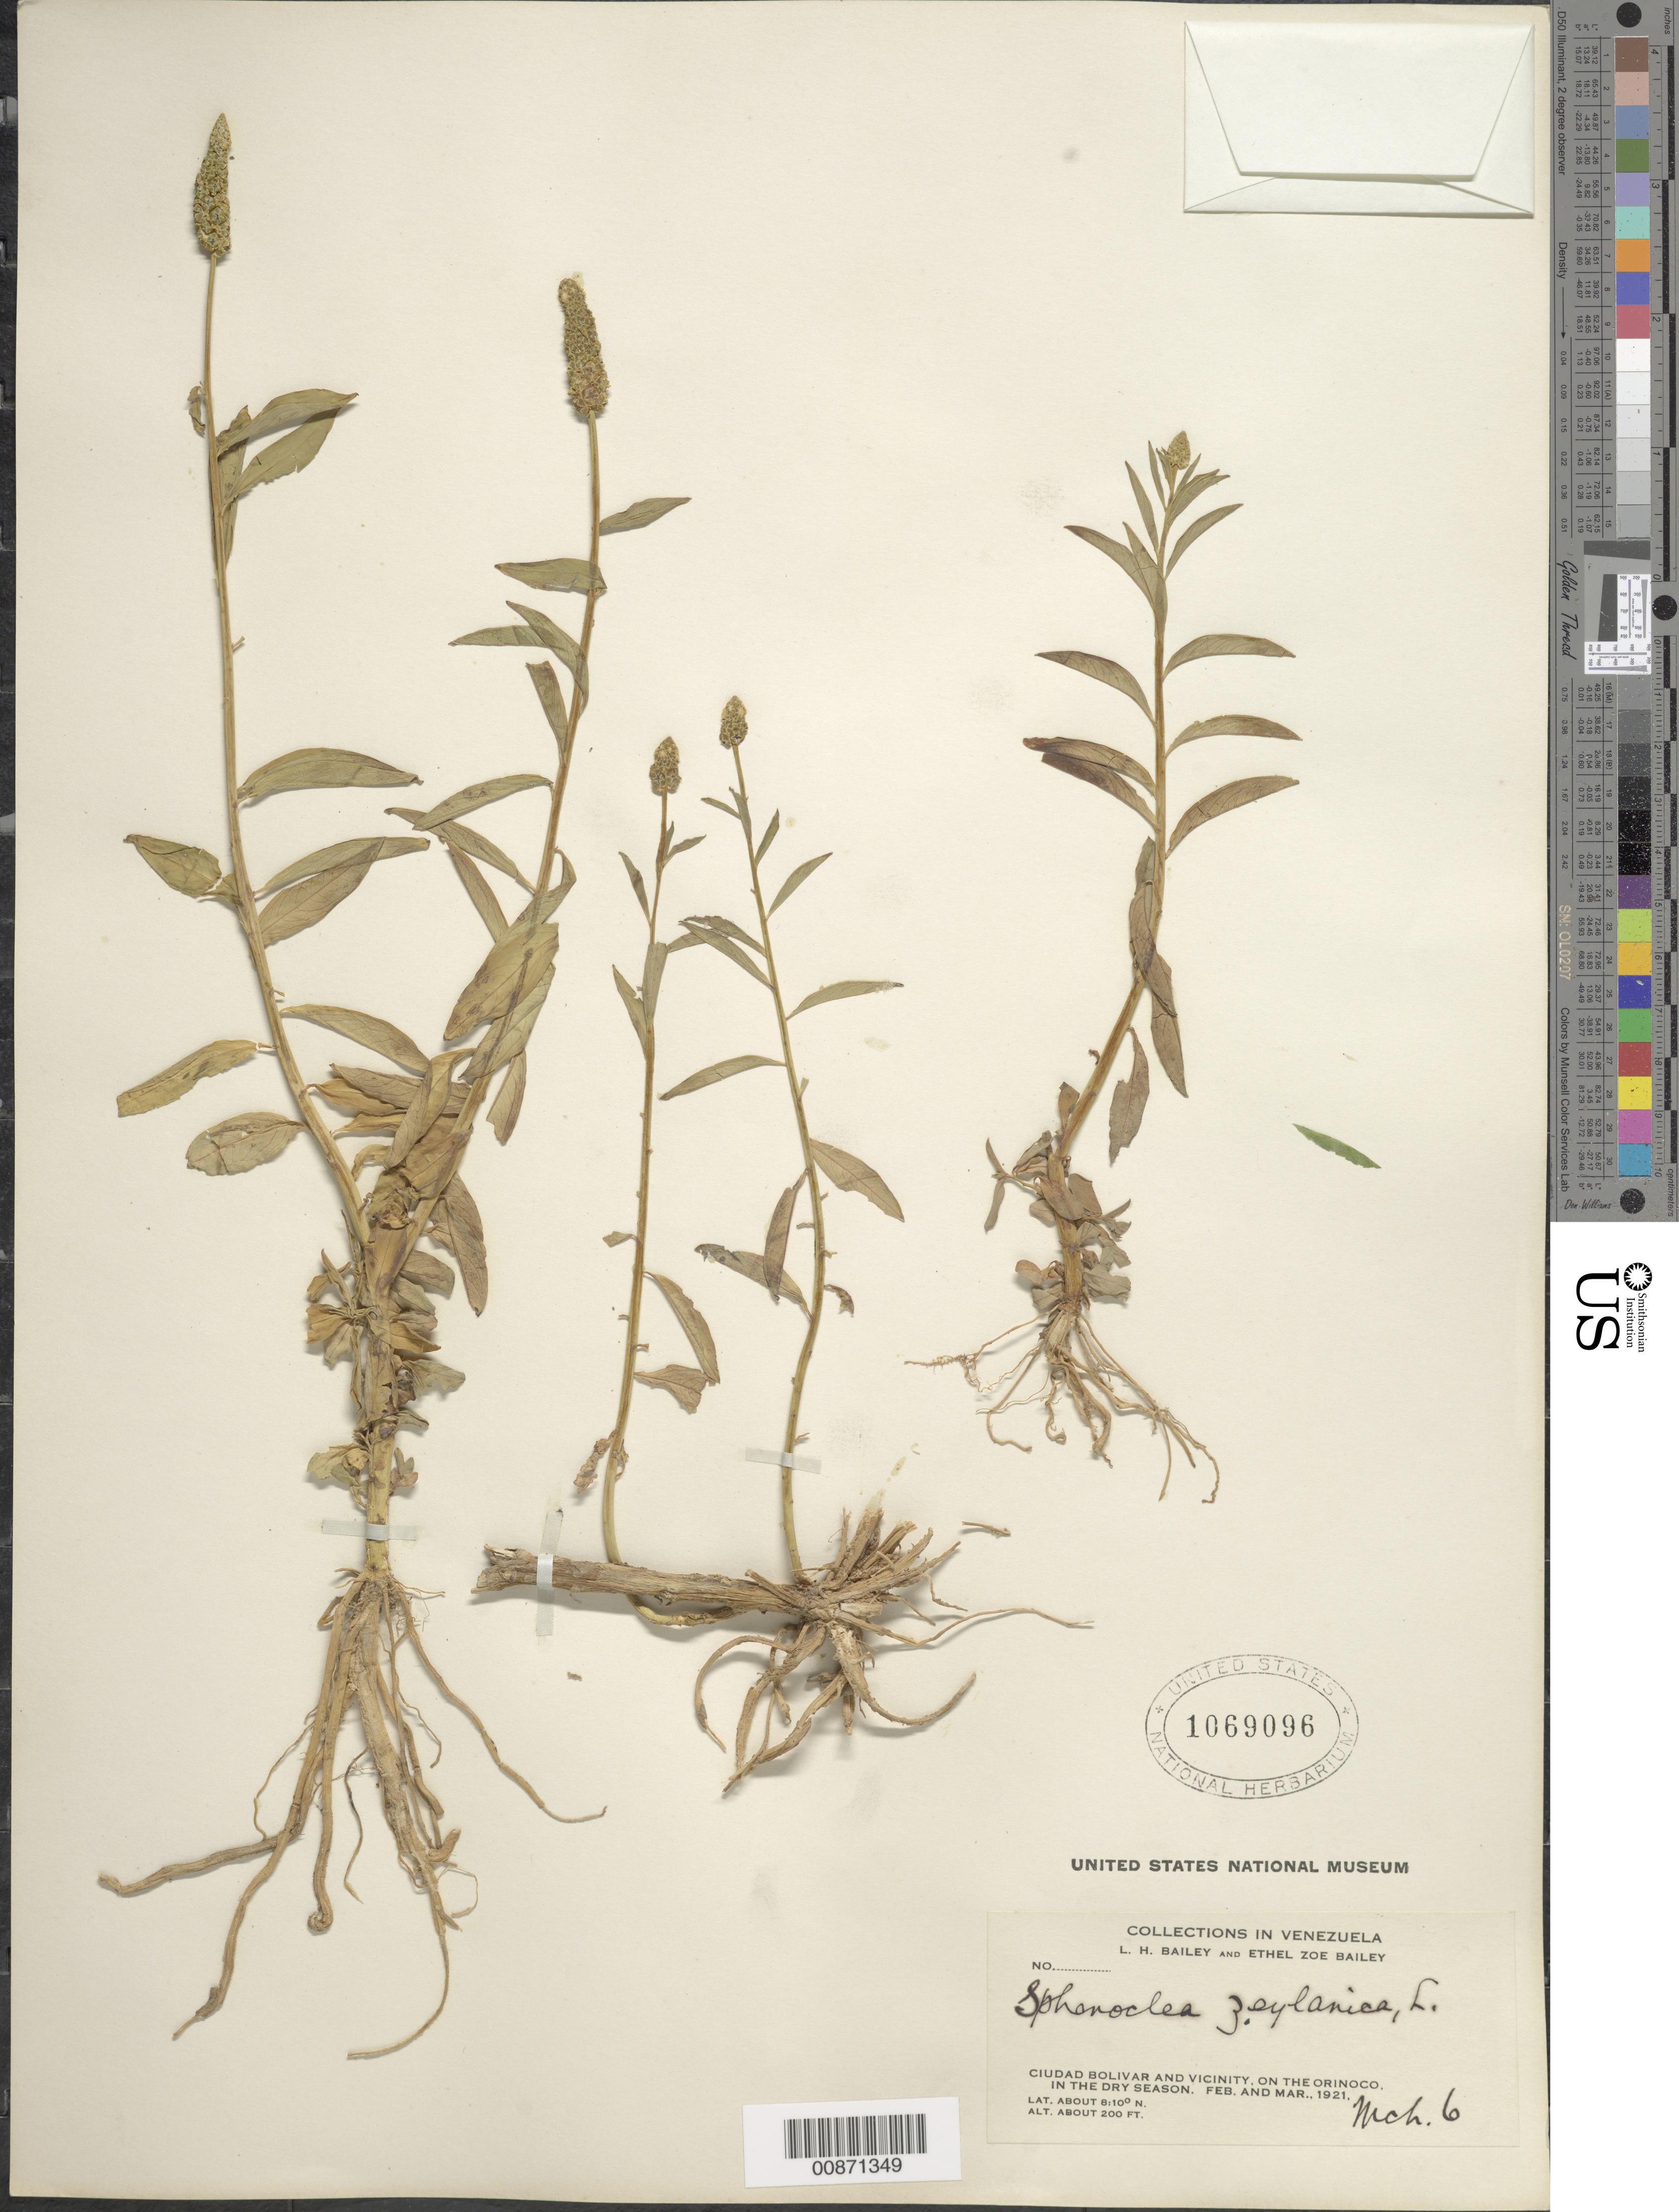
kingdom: Plantae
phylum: Tracheophyta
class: Magnoliopsida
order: Solanales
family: Sphenocleaceae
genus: Sphenoclea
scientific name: Sphenoclea zeylanica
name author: Gaertn.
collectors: L. H. Bailey & E. Z. Bailey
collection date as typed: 6-Mar-21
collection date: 1921-03-06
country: Venezuela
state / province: Bolívar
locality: Ciudad Bolívar and vicinity, Orinoco R.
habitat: Dry season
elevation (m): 61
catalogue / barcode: US 1069096